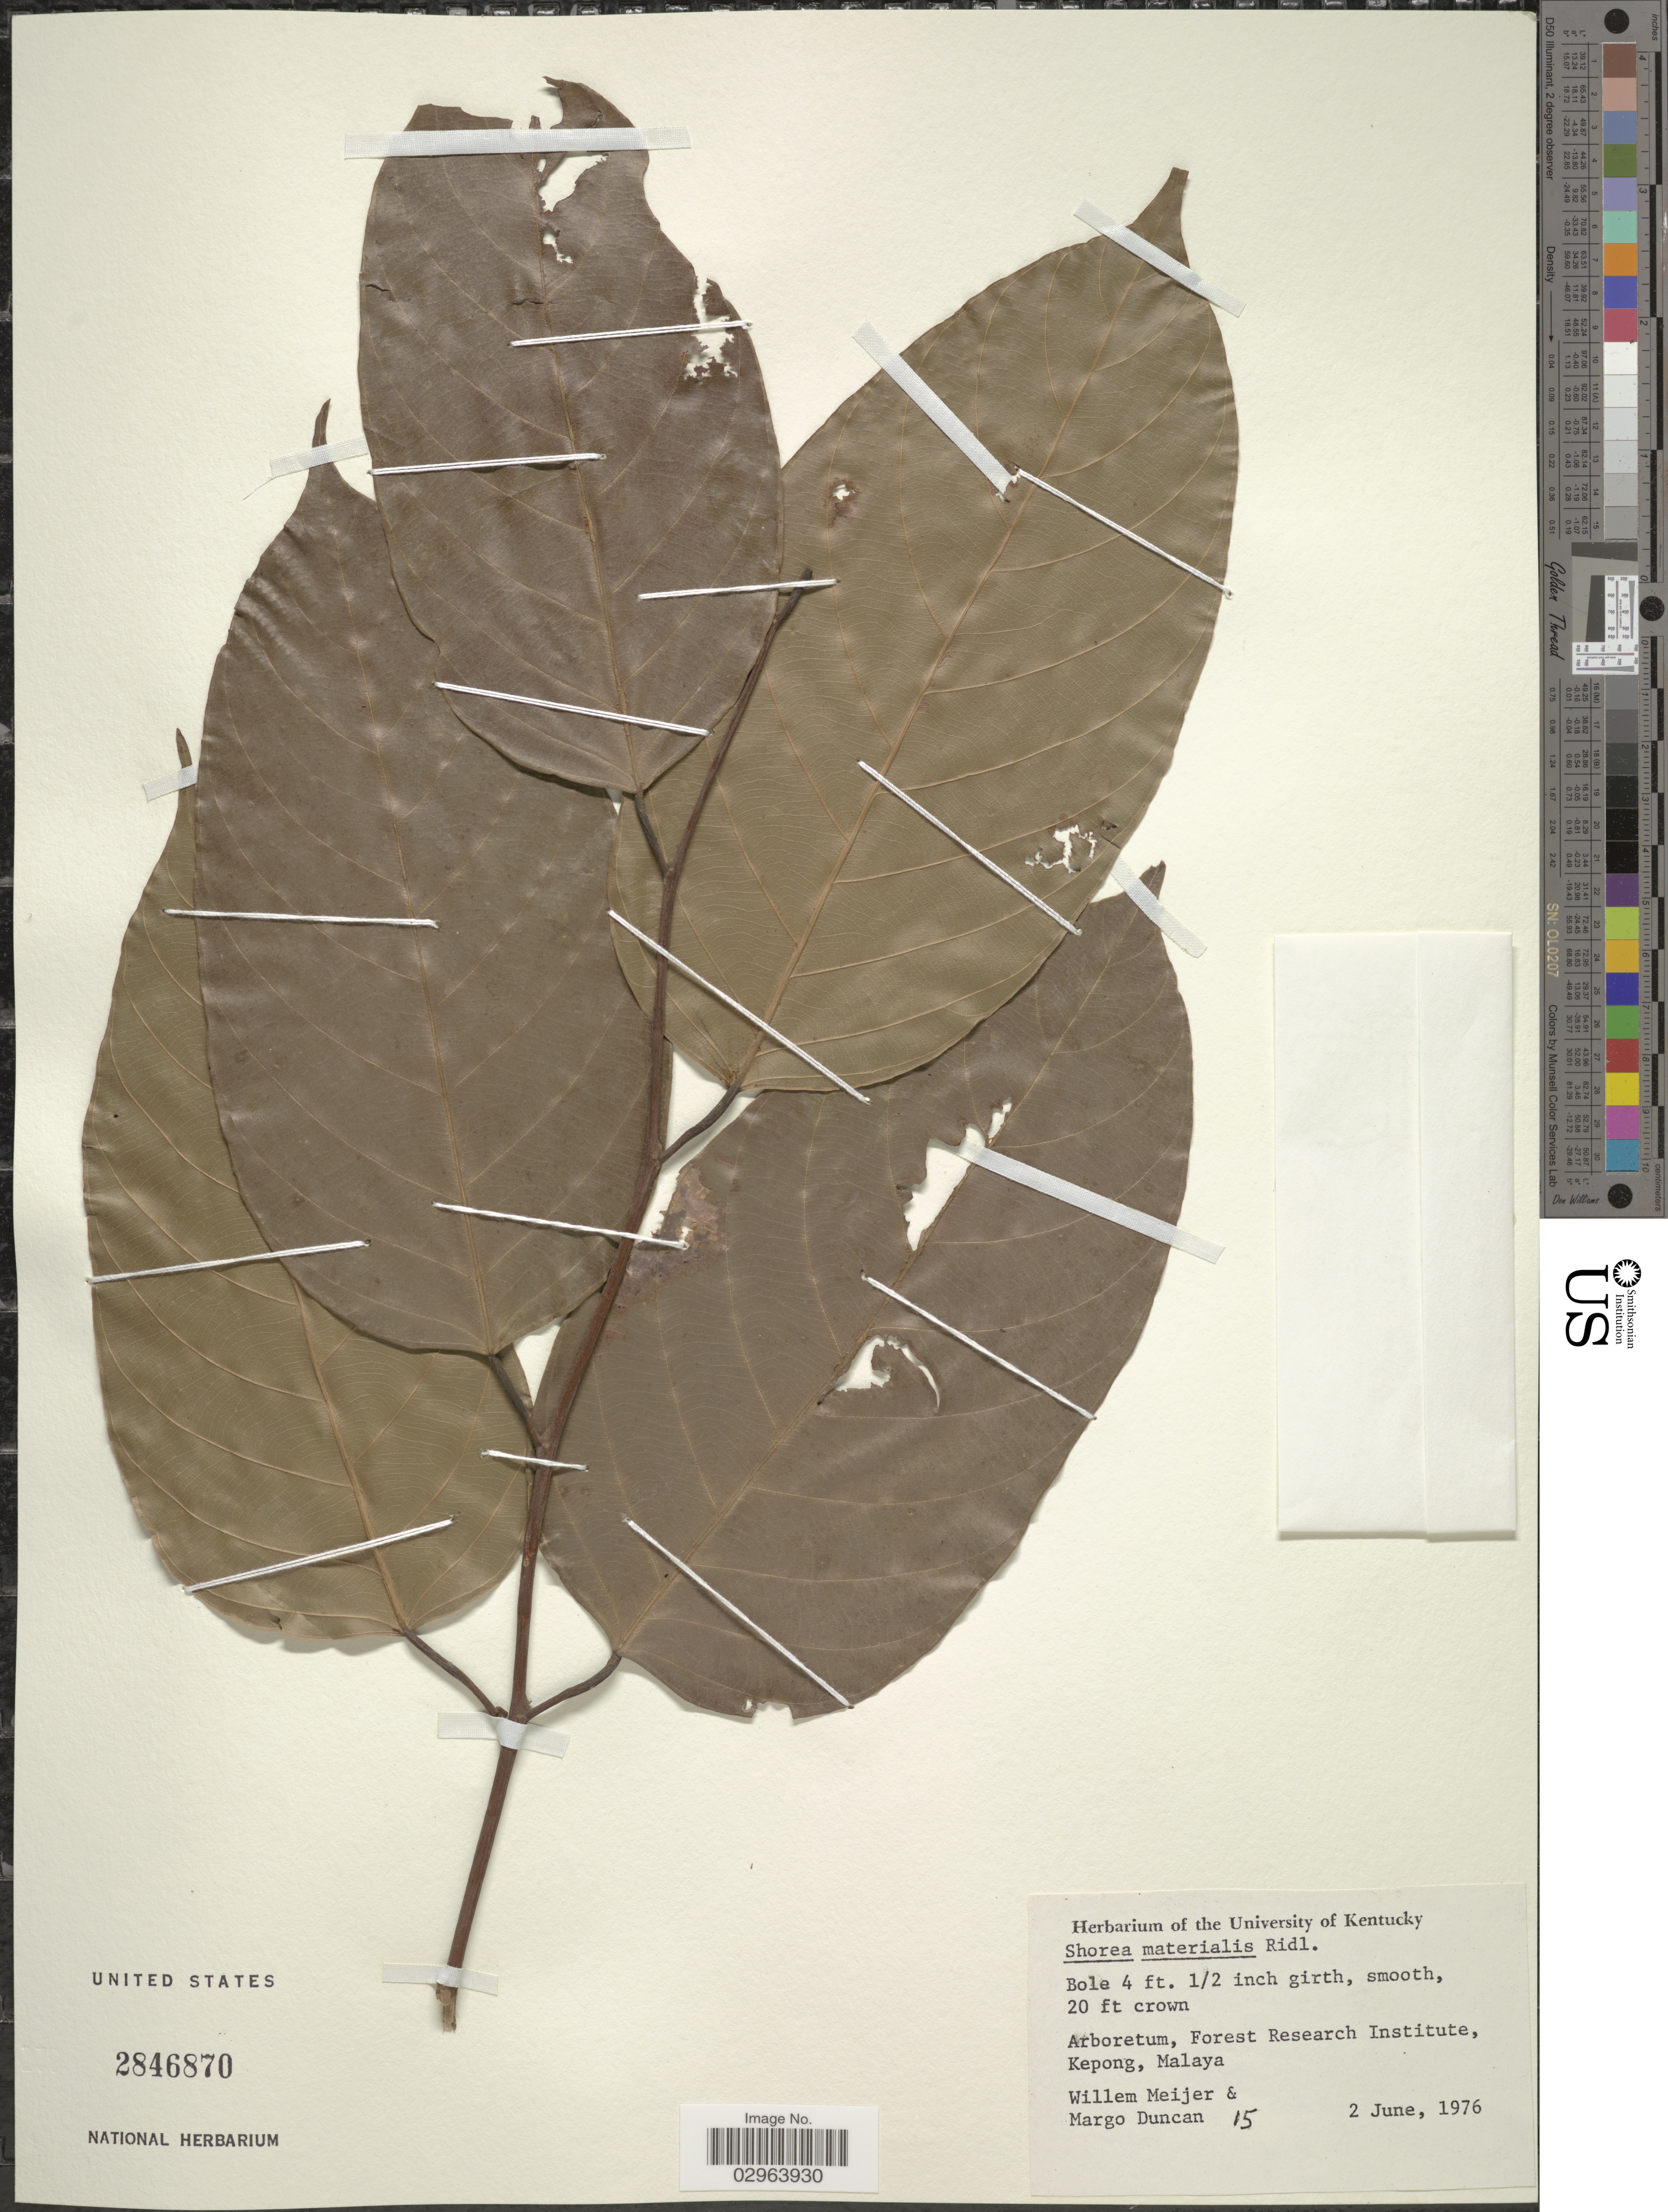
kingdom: Plantae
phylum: Tracheophyta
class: Magnoliopsida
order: Malvales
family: Dipterocarpaceae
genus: Shorea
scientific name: Shorea materialis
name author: Ridl.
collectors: W. Meijer & M. Duncan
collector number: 15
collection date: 1976-06-02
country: Malaysia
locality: Arboretum, Forest Research Institute, Kepong, Malaya.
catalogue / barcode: US 2846870